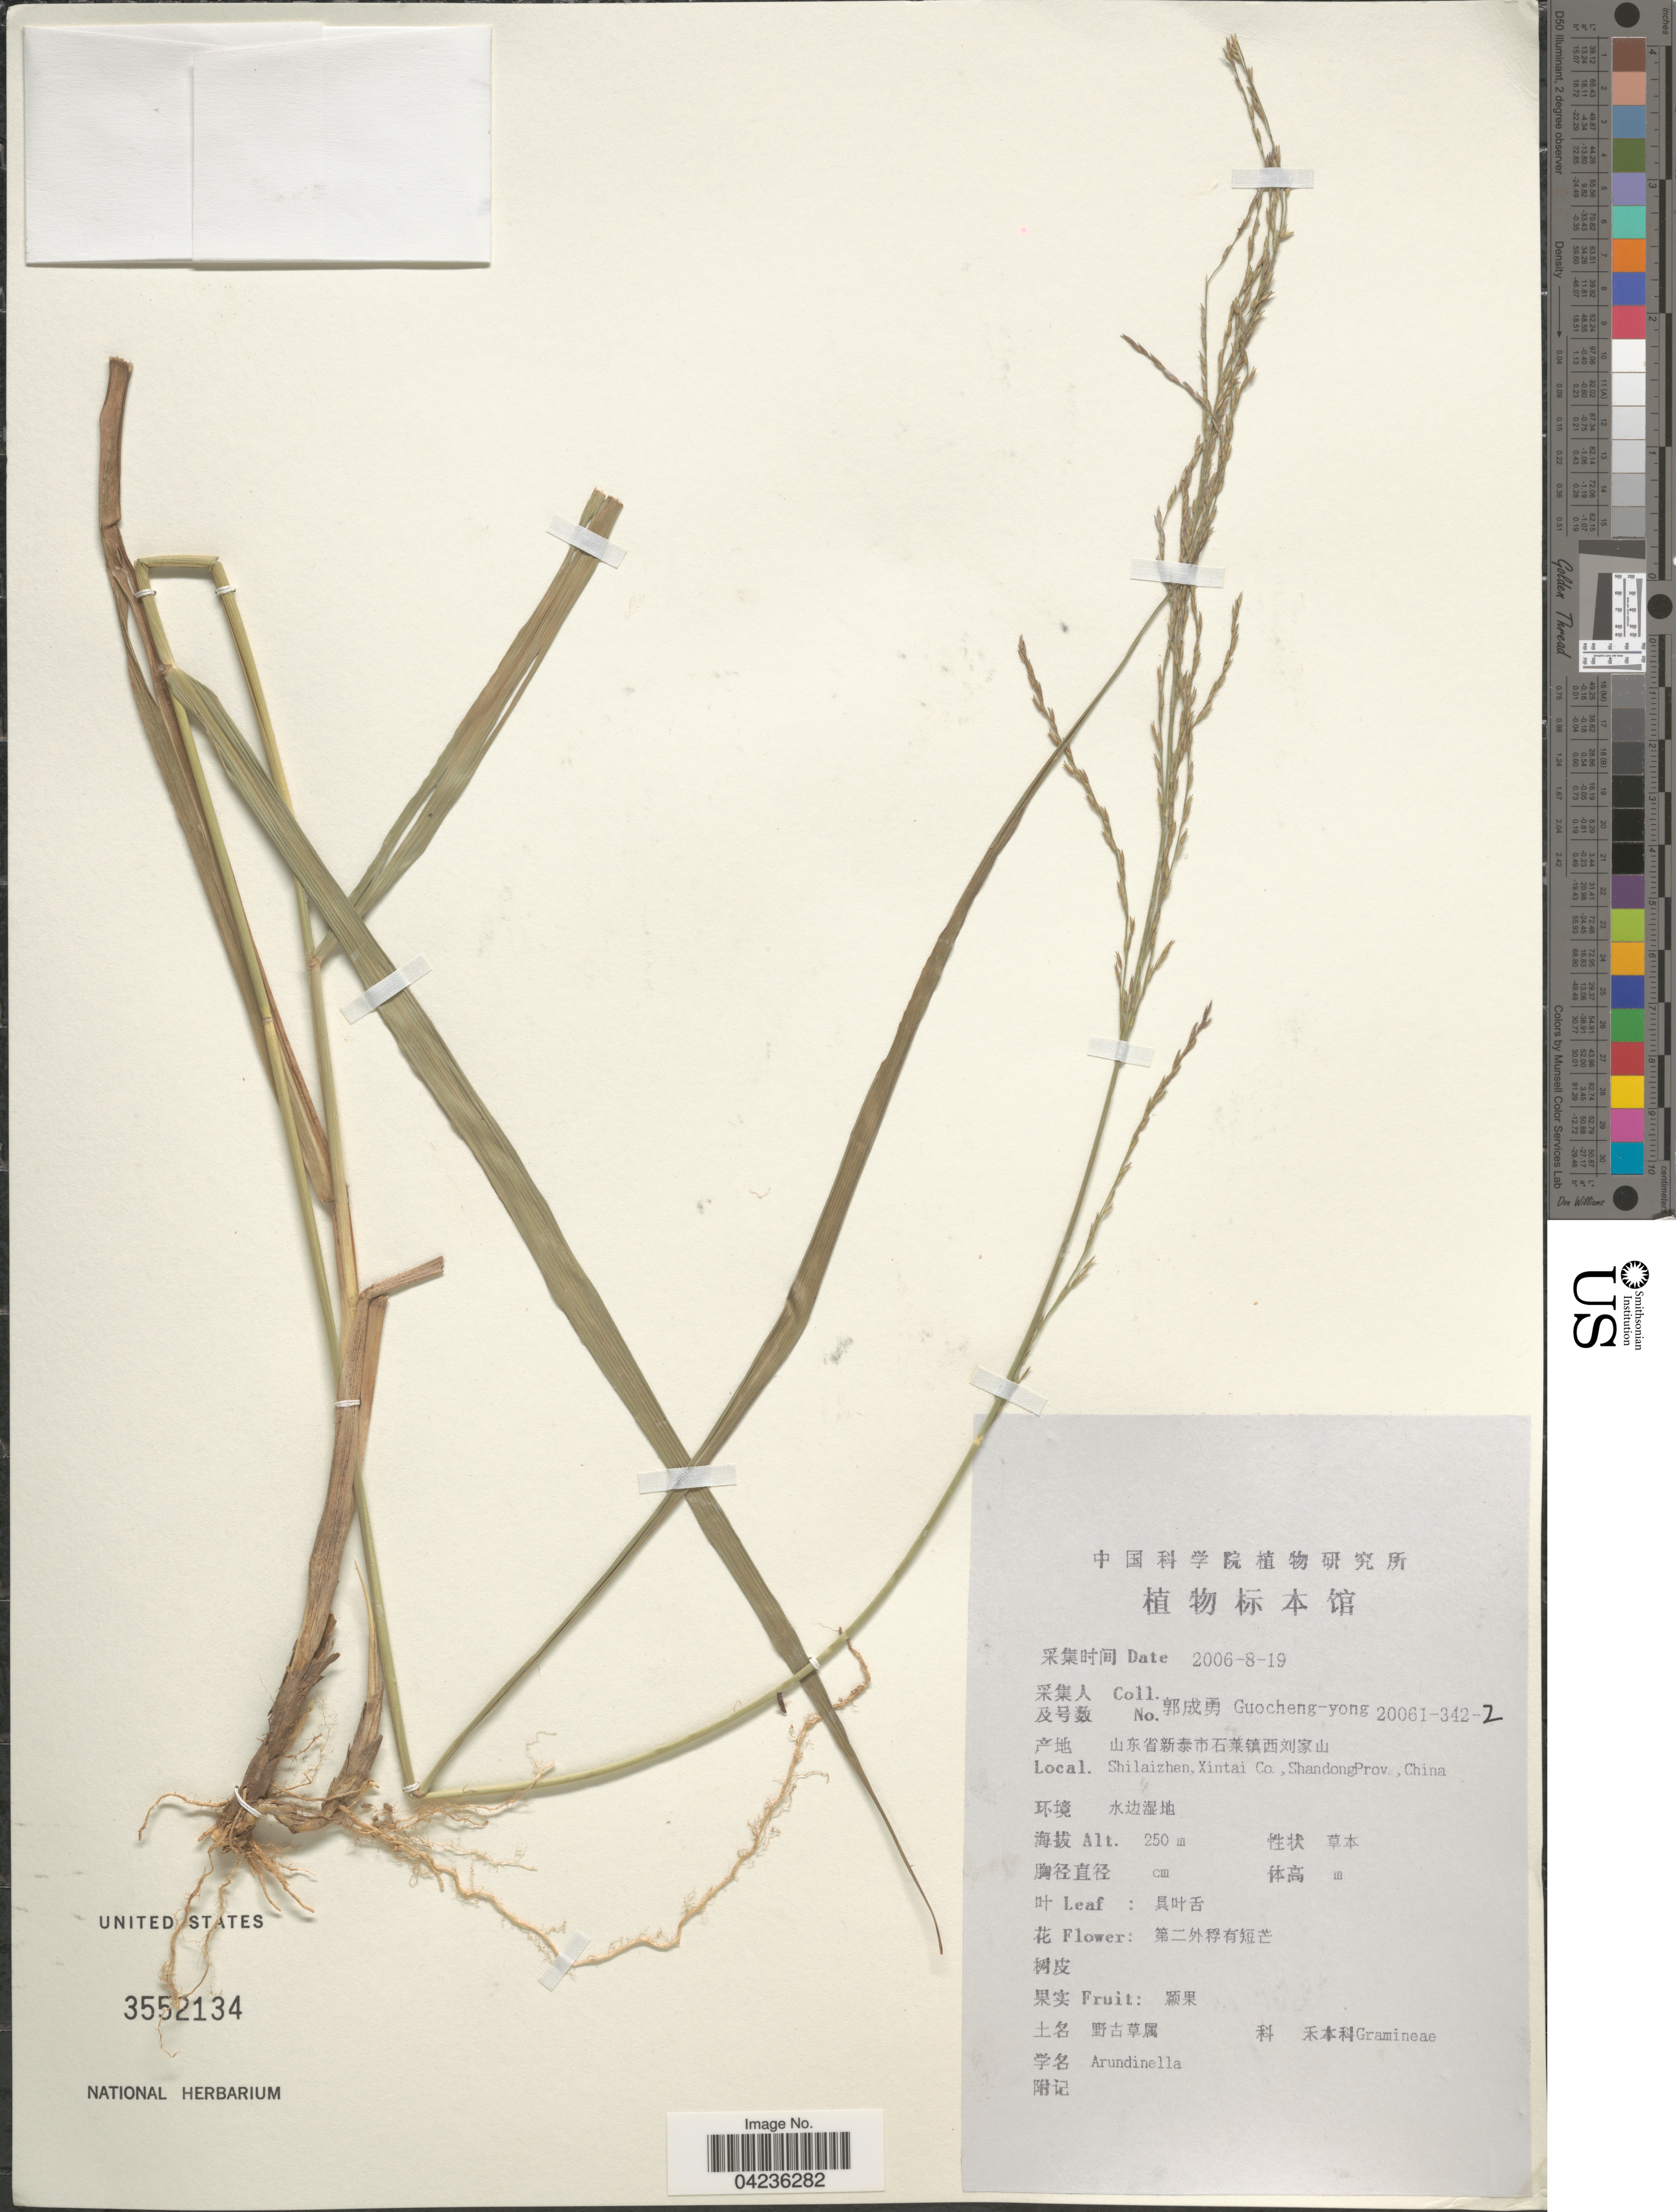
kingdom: Plantae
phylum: Tracheophyta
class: Liliopsida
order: Poales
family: Poaceae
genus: Arundinella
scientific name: Arundinella sp.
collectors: Guo cheng-yong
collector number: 20061-342-2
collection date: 2006-08-19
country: China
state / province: Shandong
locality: Shilaizhen, Xintai Co., ShandongProv. X.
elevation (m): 250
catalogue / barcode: US 3552134